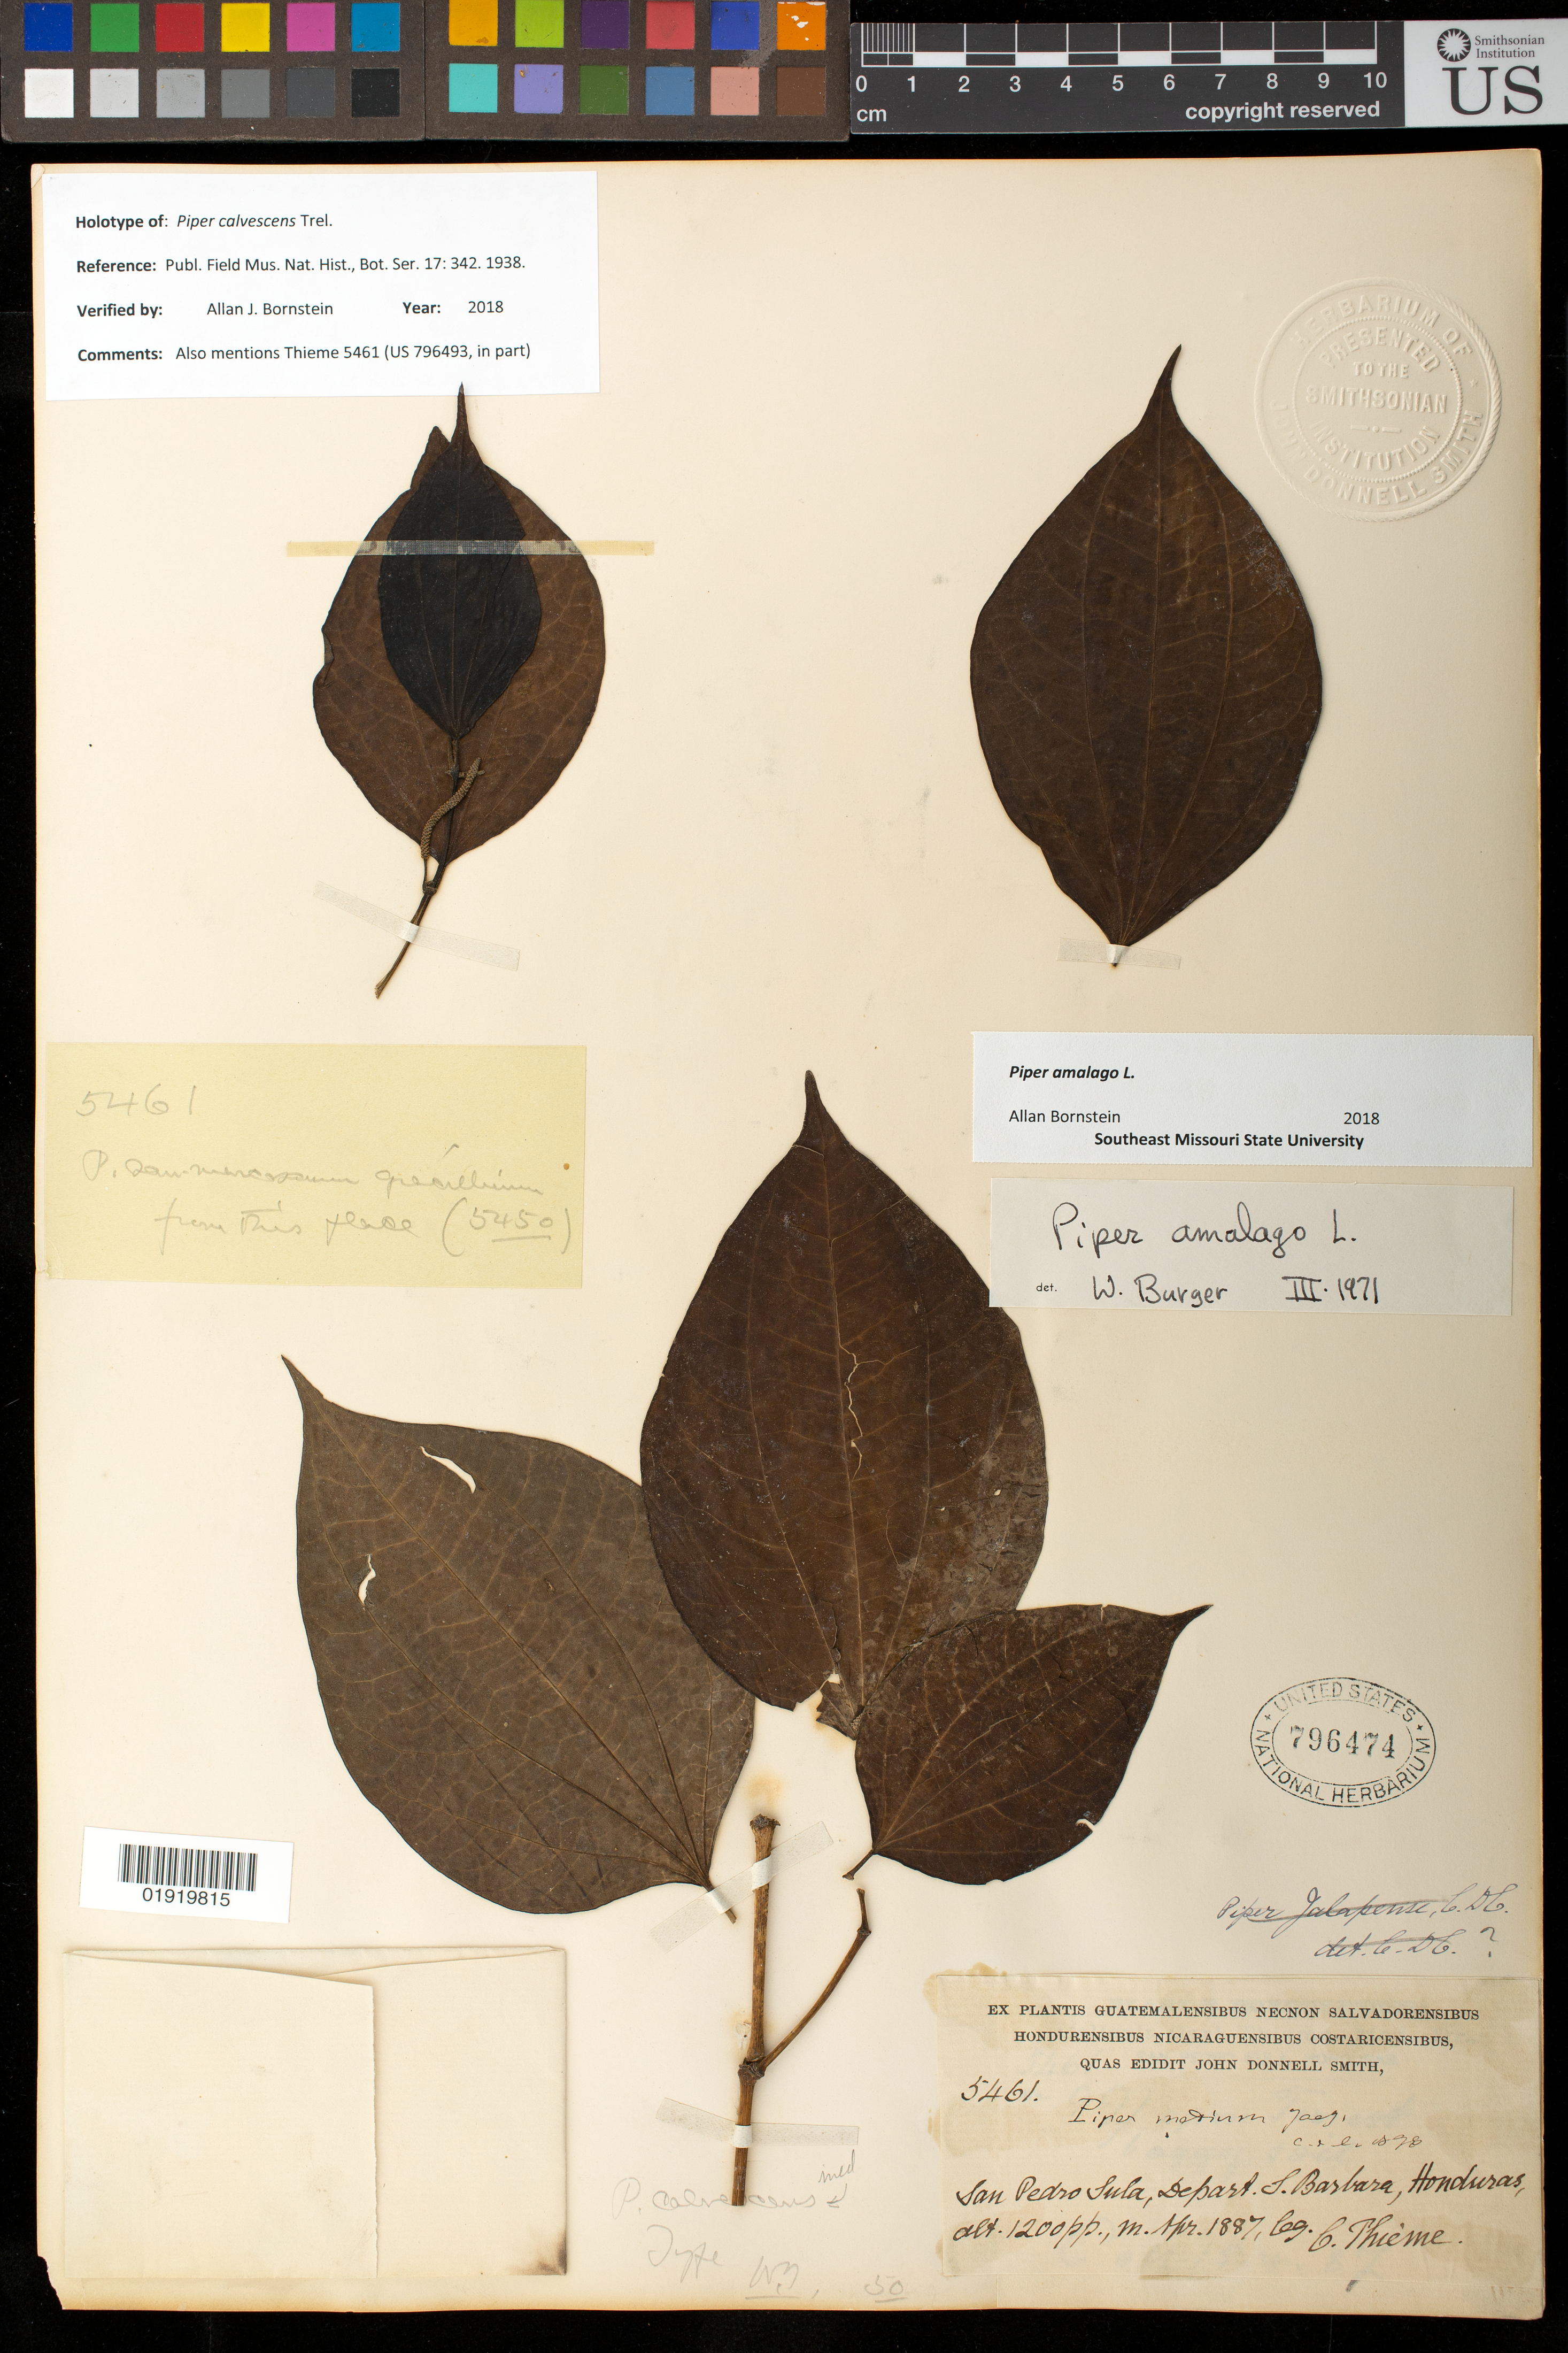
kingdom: Plantae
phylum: Tracheophyta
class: Magnoliopsida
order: Piperales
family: Piperaceae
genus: Piper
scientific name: Piper calvescens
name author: Trel.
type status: Holotype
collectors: C. Thieme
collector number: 5461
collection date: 1887-04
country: Honduras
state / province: Santa Bárbara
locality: San Pedro Sula, Depart. Santa Bárbara, Honduras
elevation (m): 366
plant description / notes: Type status uncertain; annotated as "Type" by Trelease (and annotated as holotype by A.J. Bornstein) but protologue cites 2 US specimens, "...Thieme 5461 (type in U.S. Nat. Herb. 796,474 and, in part, No. 796,493" [latter specimen not seen as of Oct. 2018]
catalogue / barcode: US 796474